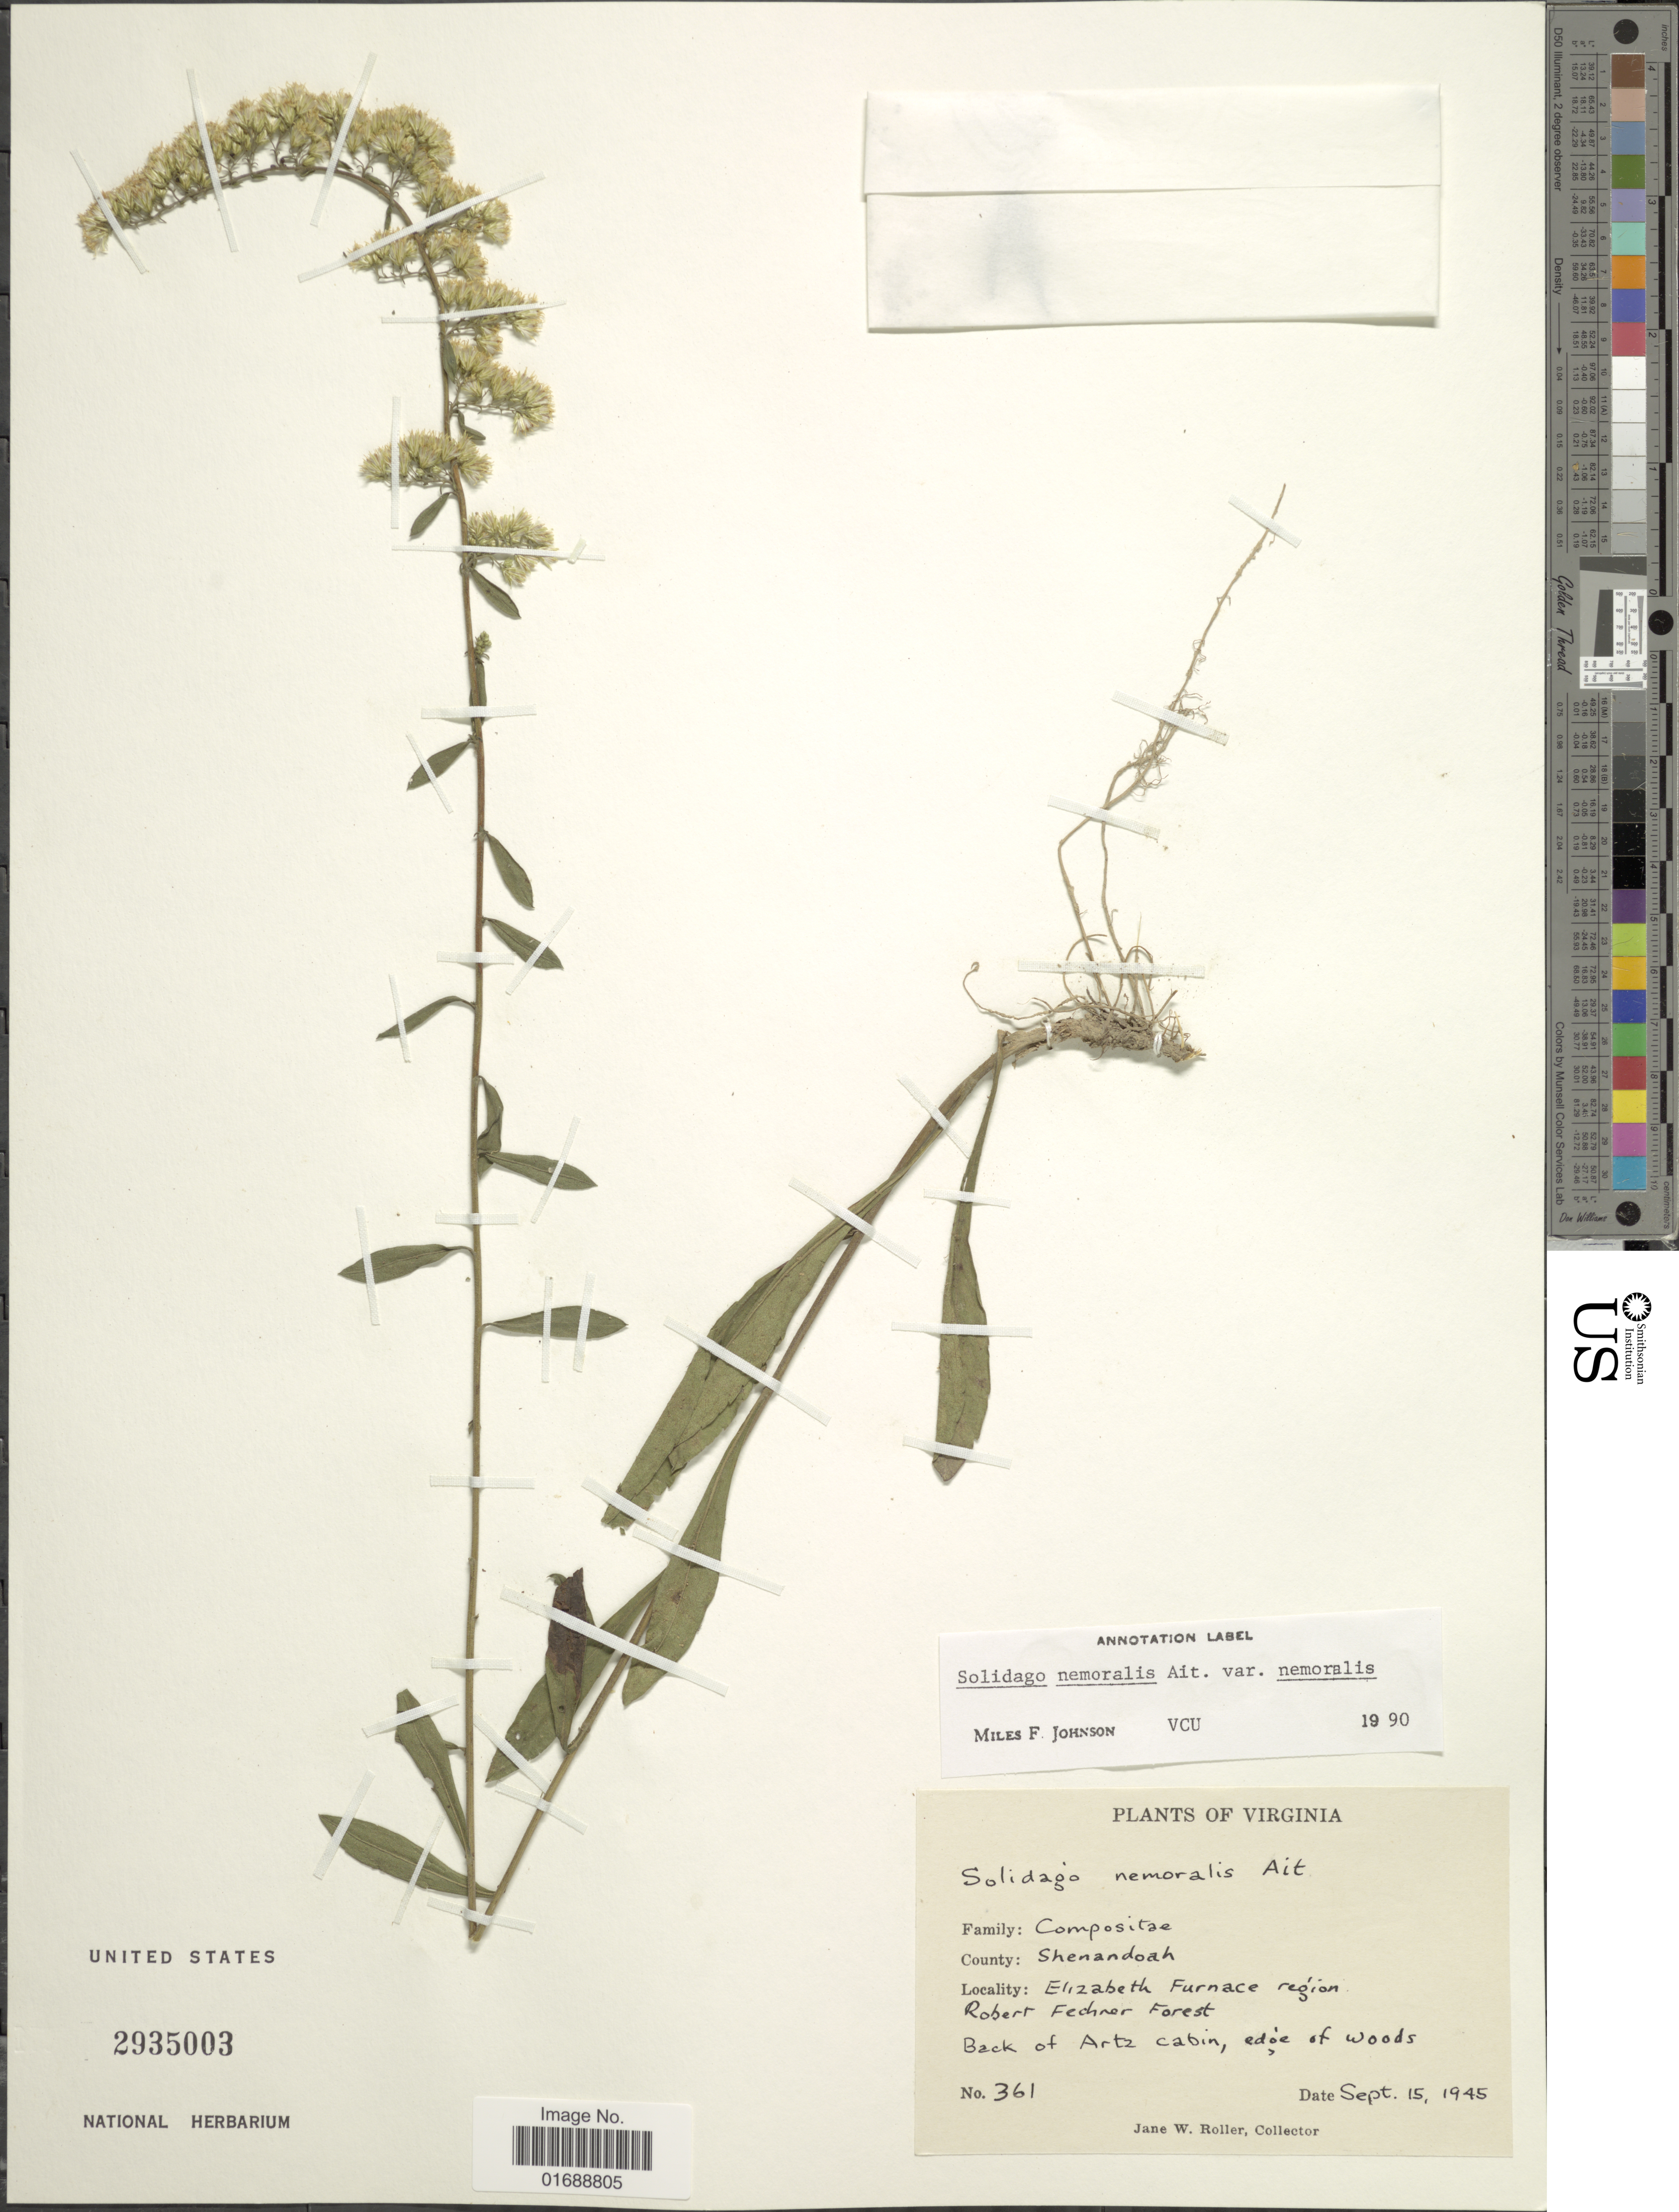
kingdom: Plantae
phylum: Tracheophyta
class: Magnoliopsida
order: Asterales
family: Asteraceae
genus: Solidago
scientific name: Solidago nemoralis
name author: Aiton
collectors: J. W. Roller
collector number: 361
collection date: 1945-09-15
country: United States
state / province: Virginia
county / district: Shenandoah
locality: Elizabeth Furnace region, Robert Fechner Forest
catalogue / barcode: US 2935003